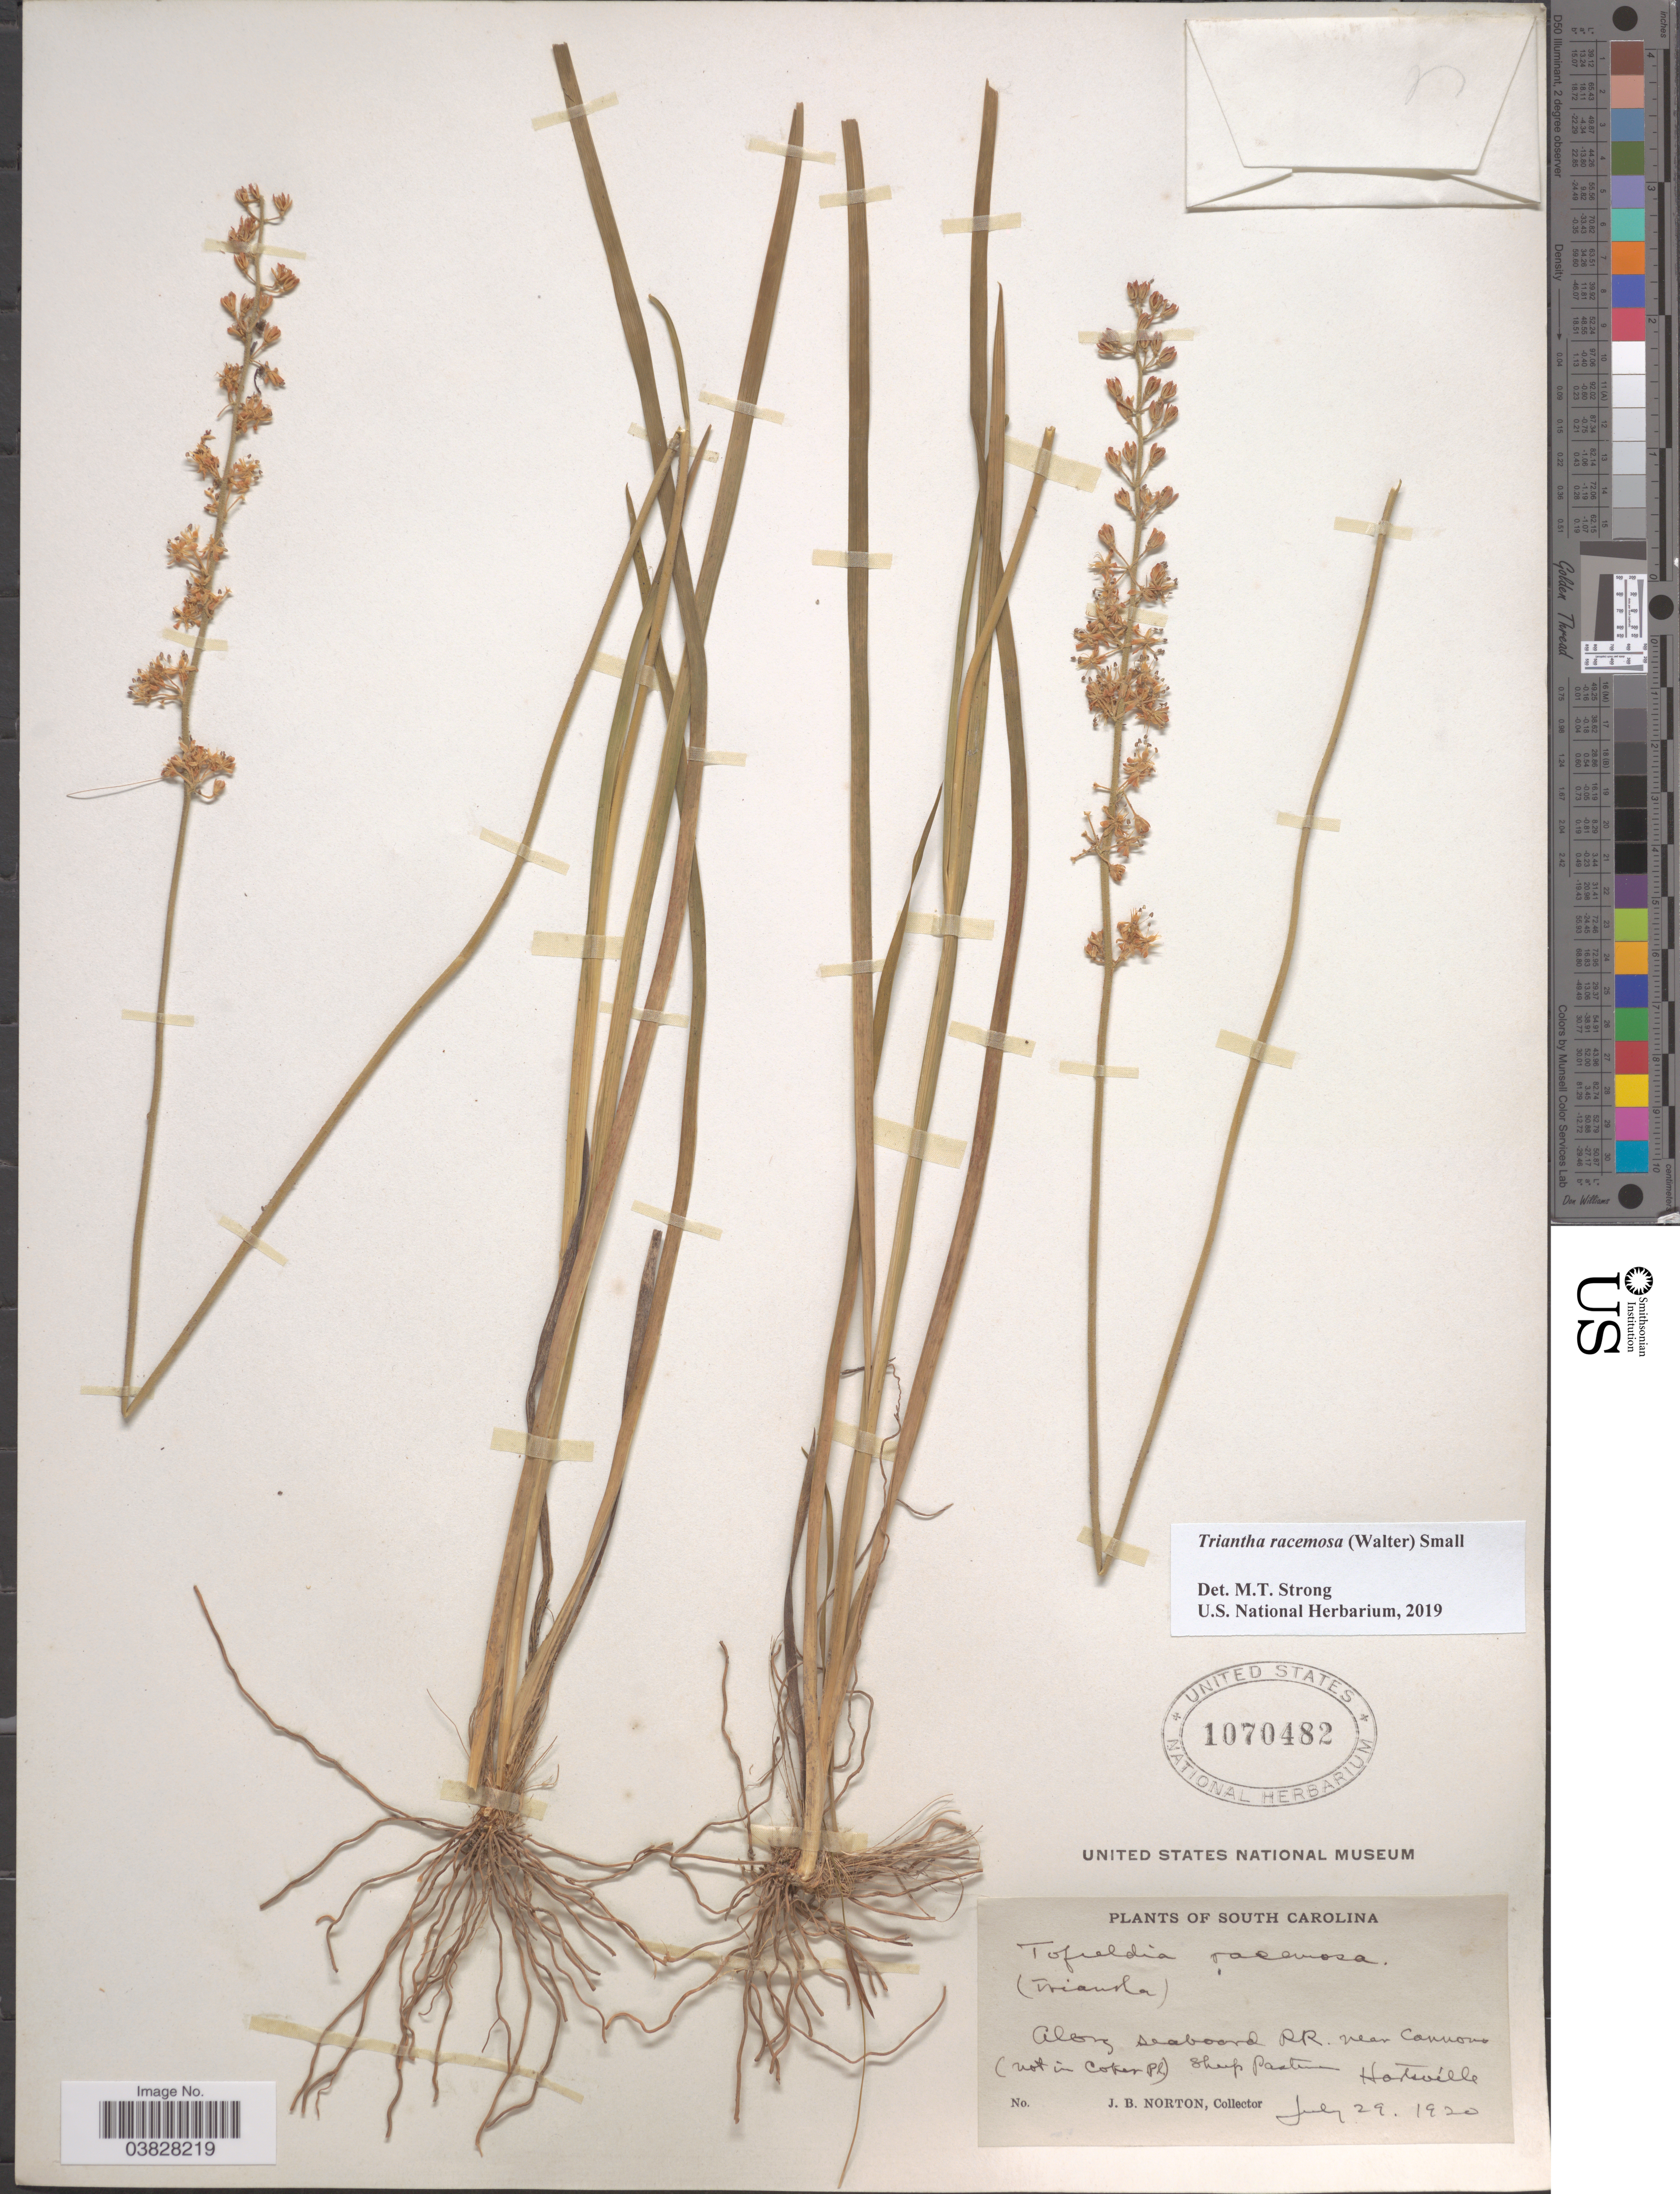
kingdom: Plantae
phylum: Tracheophyta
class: Liliopsida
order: Alismatales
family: Tofieldiaceae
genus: Triantha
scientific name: Triantha racemosa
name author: (Walter) Small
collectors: J. B. Norton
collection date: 1920-07-29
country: United States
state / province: South Carolina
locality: Along seaboard RR. near Cannons. Hartsville.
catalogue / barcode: US 1070482